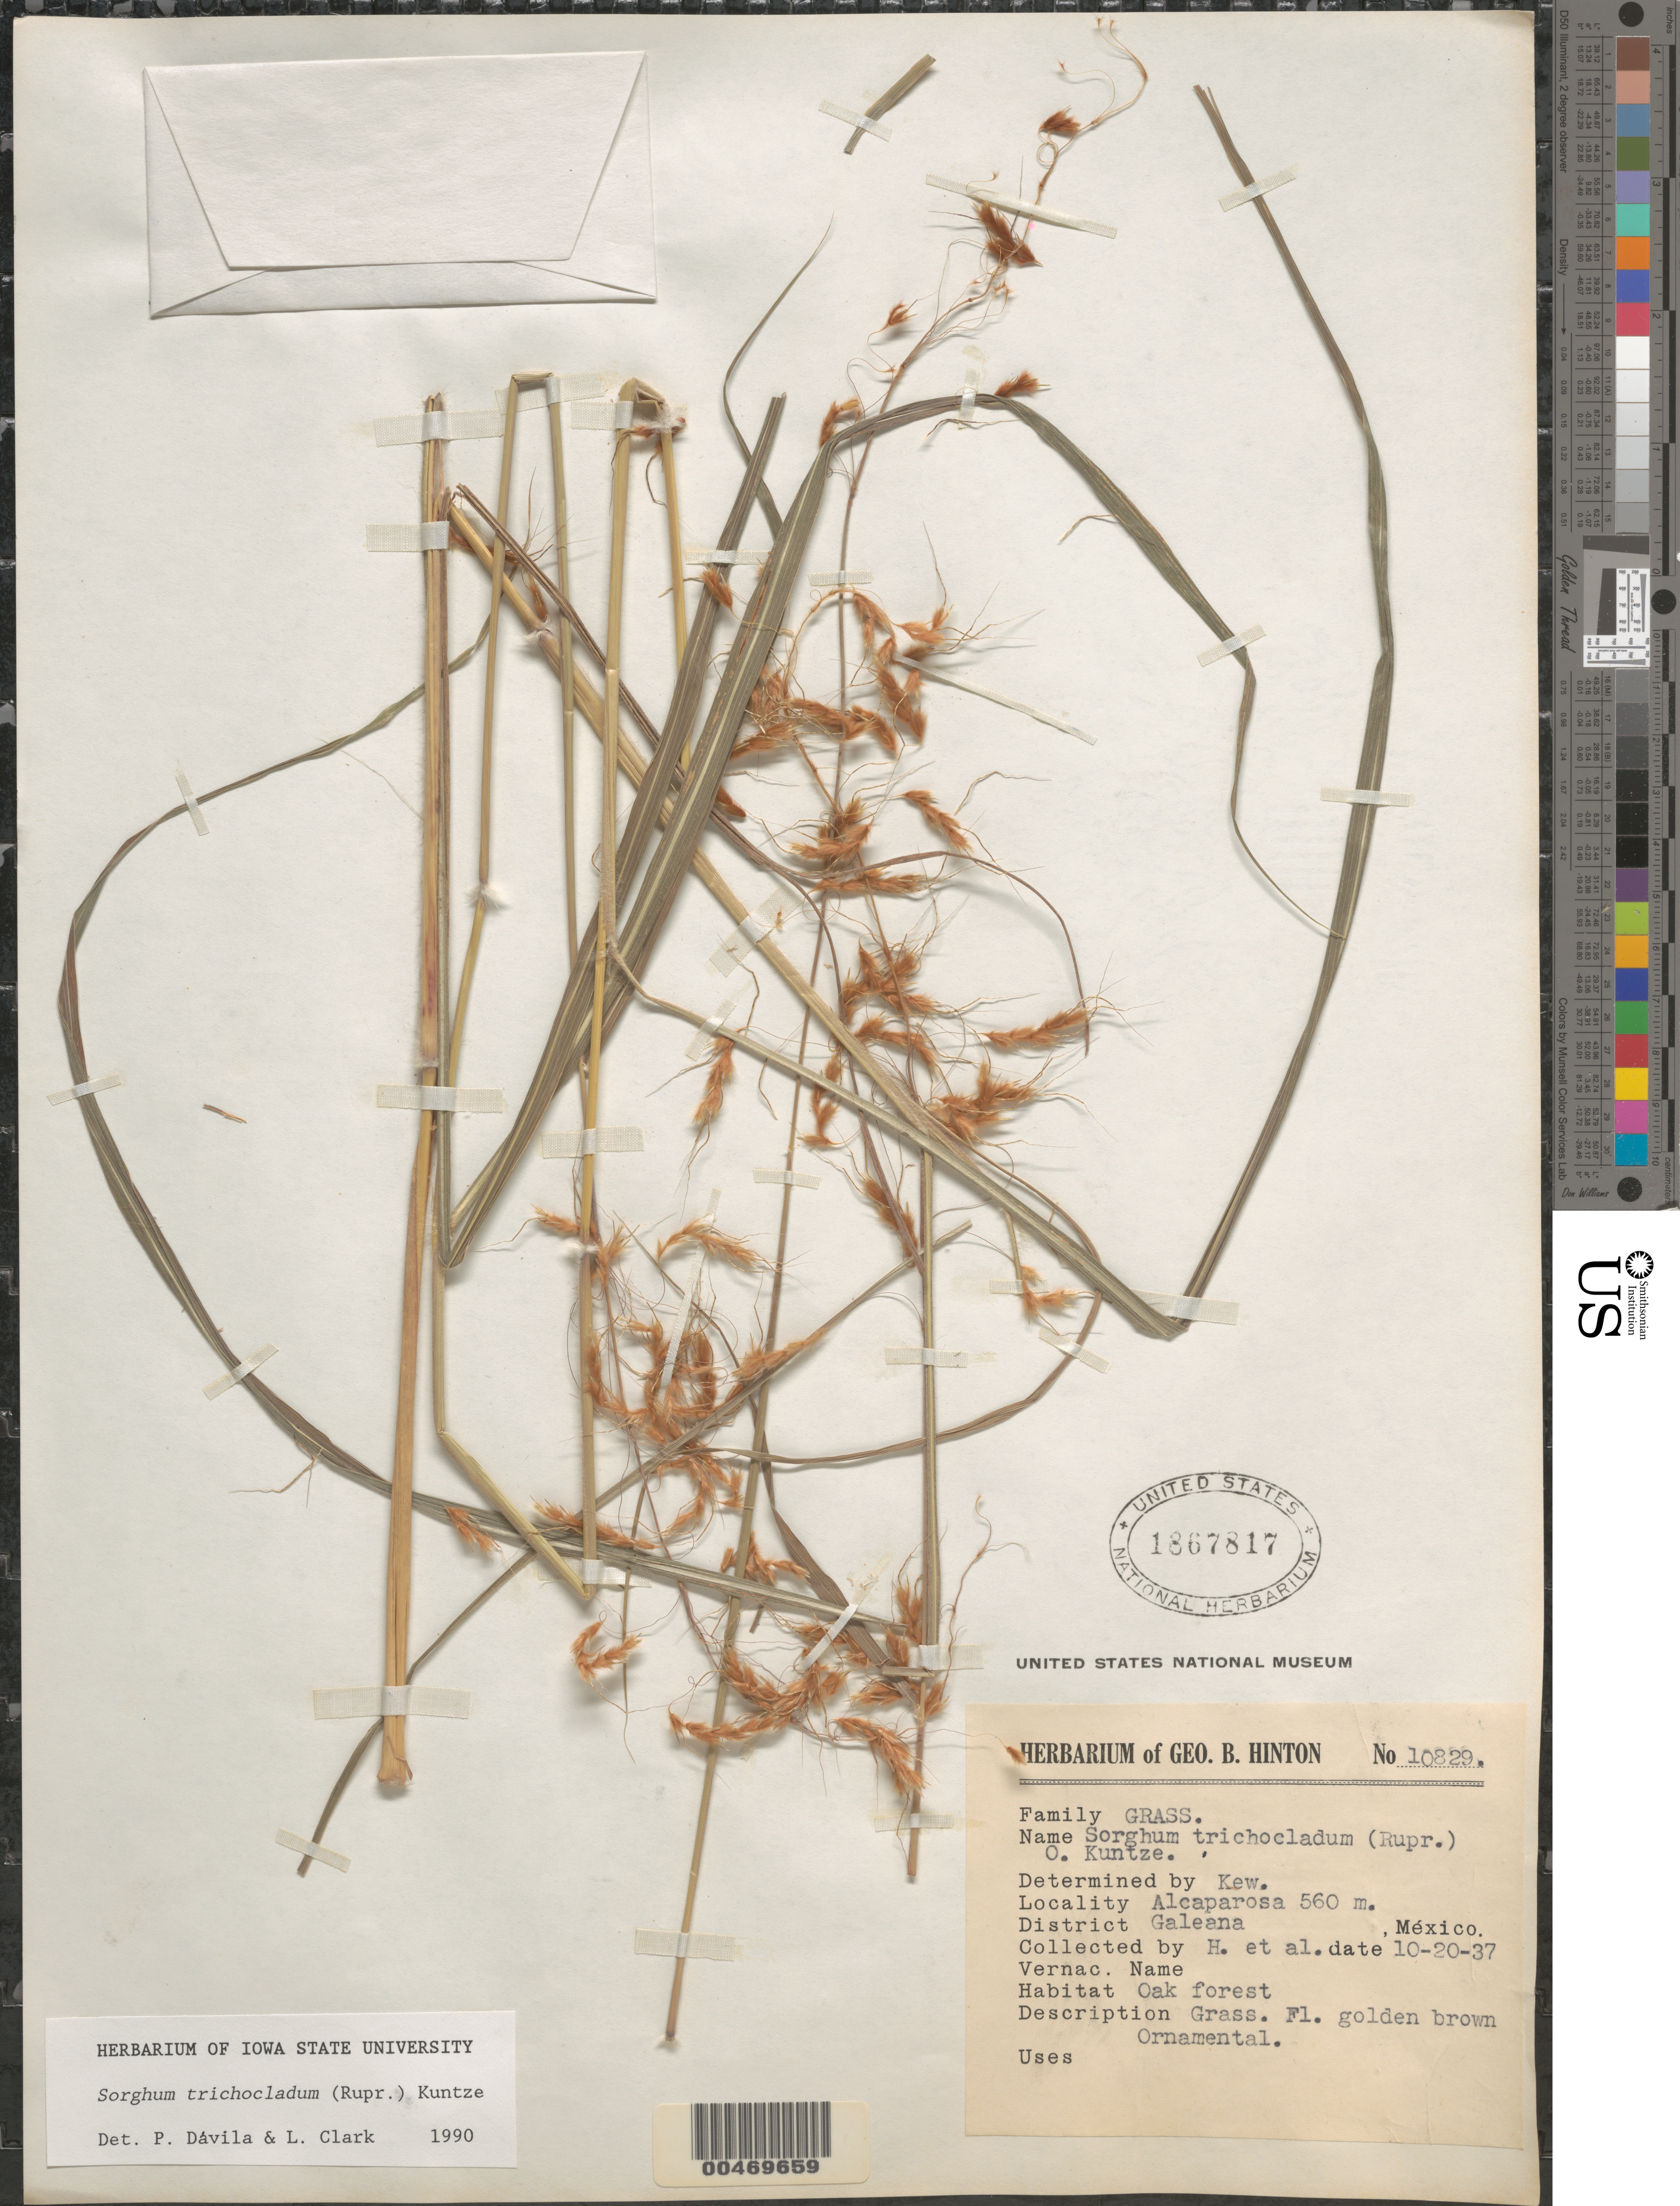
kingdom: Plantae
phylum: Tracheophyta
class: Liliopsida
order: Poales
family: Poaceae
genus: Sorghum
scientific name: Sorghum trichocladum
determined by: Dávila, P. D.; Clark, L. G.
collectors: G. B. Hinton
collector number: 10829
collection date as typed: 20 Oct 1937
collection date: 1937-10-20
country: Mexico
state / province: Chihuahua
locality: Alcaparosa, Dist of Galeana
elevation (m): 560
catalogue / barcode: US 1867817